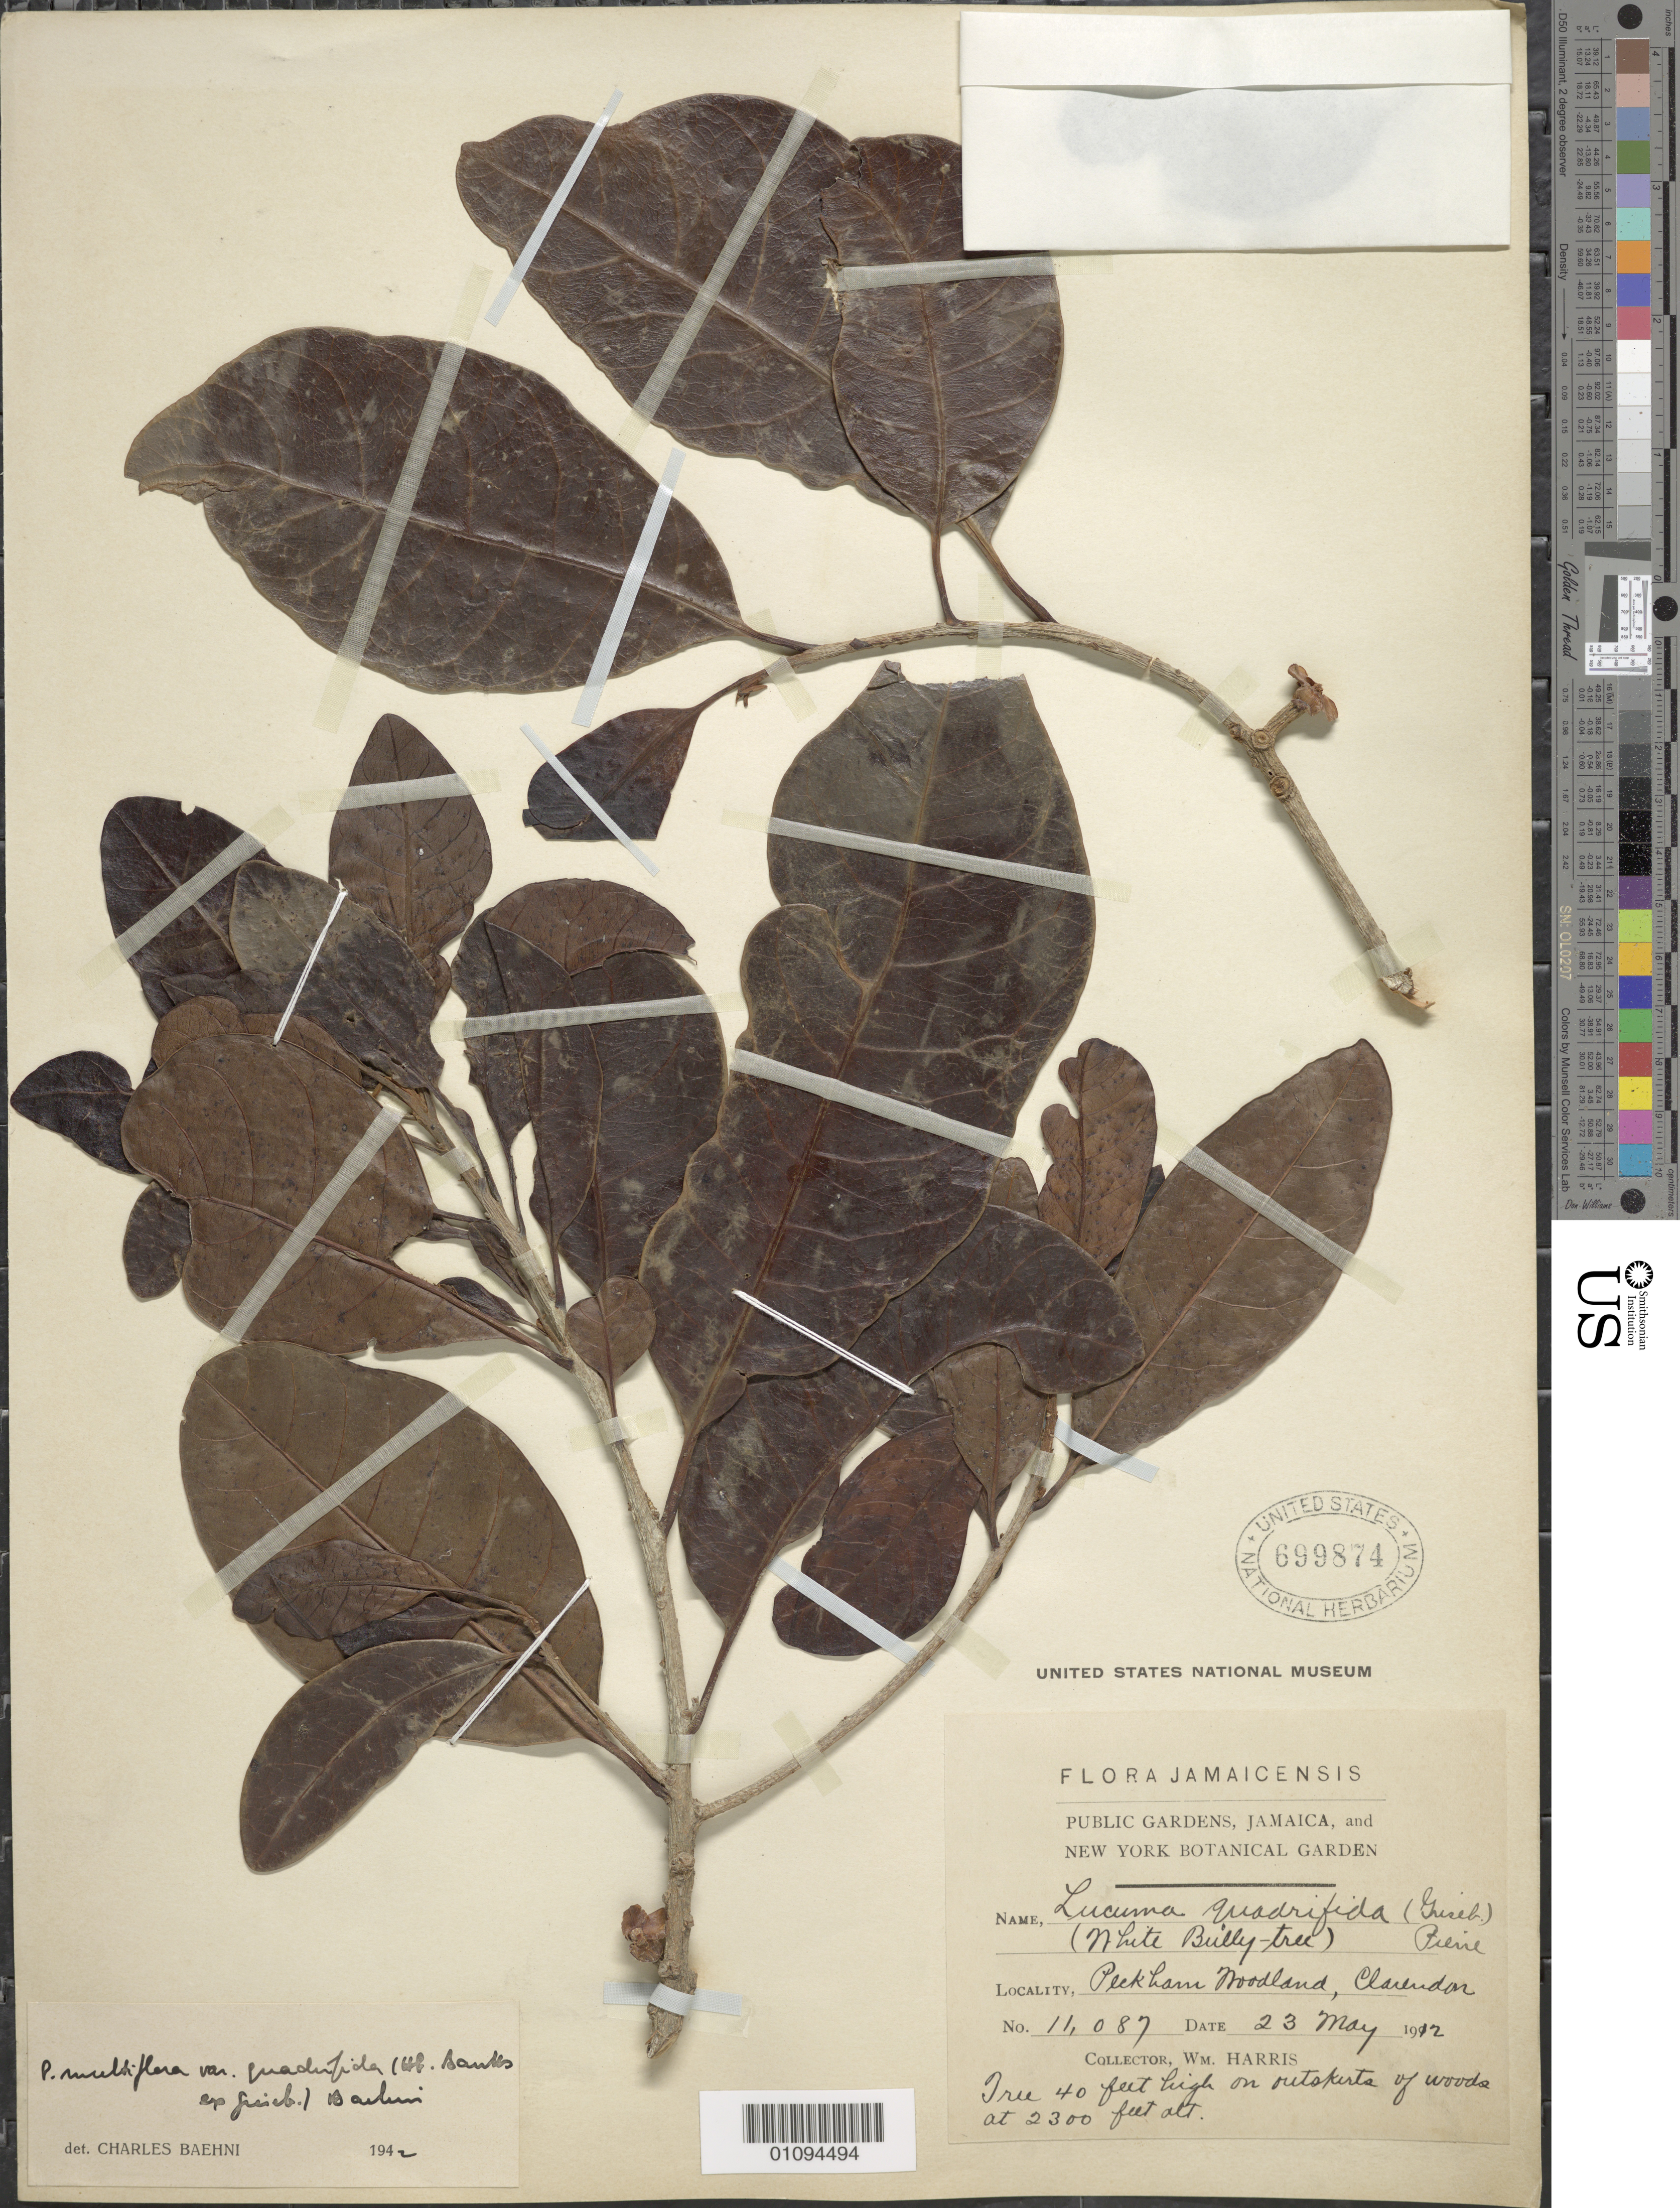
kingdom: Plantae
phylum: Tracheophyta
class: Magnoliopsida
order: Ericales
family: Sapotaceae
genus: Pouteria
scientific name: Pouteria multiflora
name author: (A. DC.) Eyma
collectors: W. Harris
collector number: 11087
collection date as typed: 23 May 1912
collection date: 1912-05-23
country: Jamaica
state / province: Clarendon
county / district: Peckham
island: Jamaica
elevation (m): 701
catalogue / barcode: US 699874